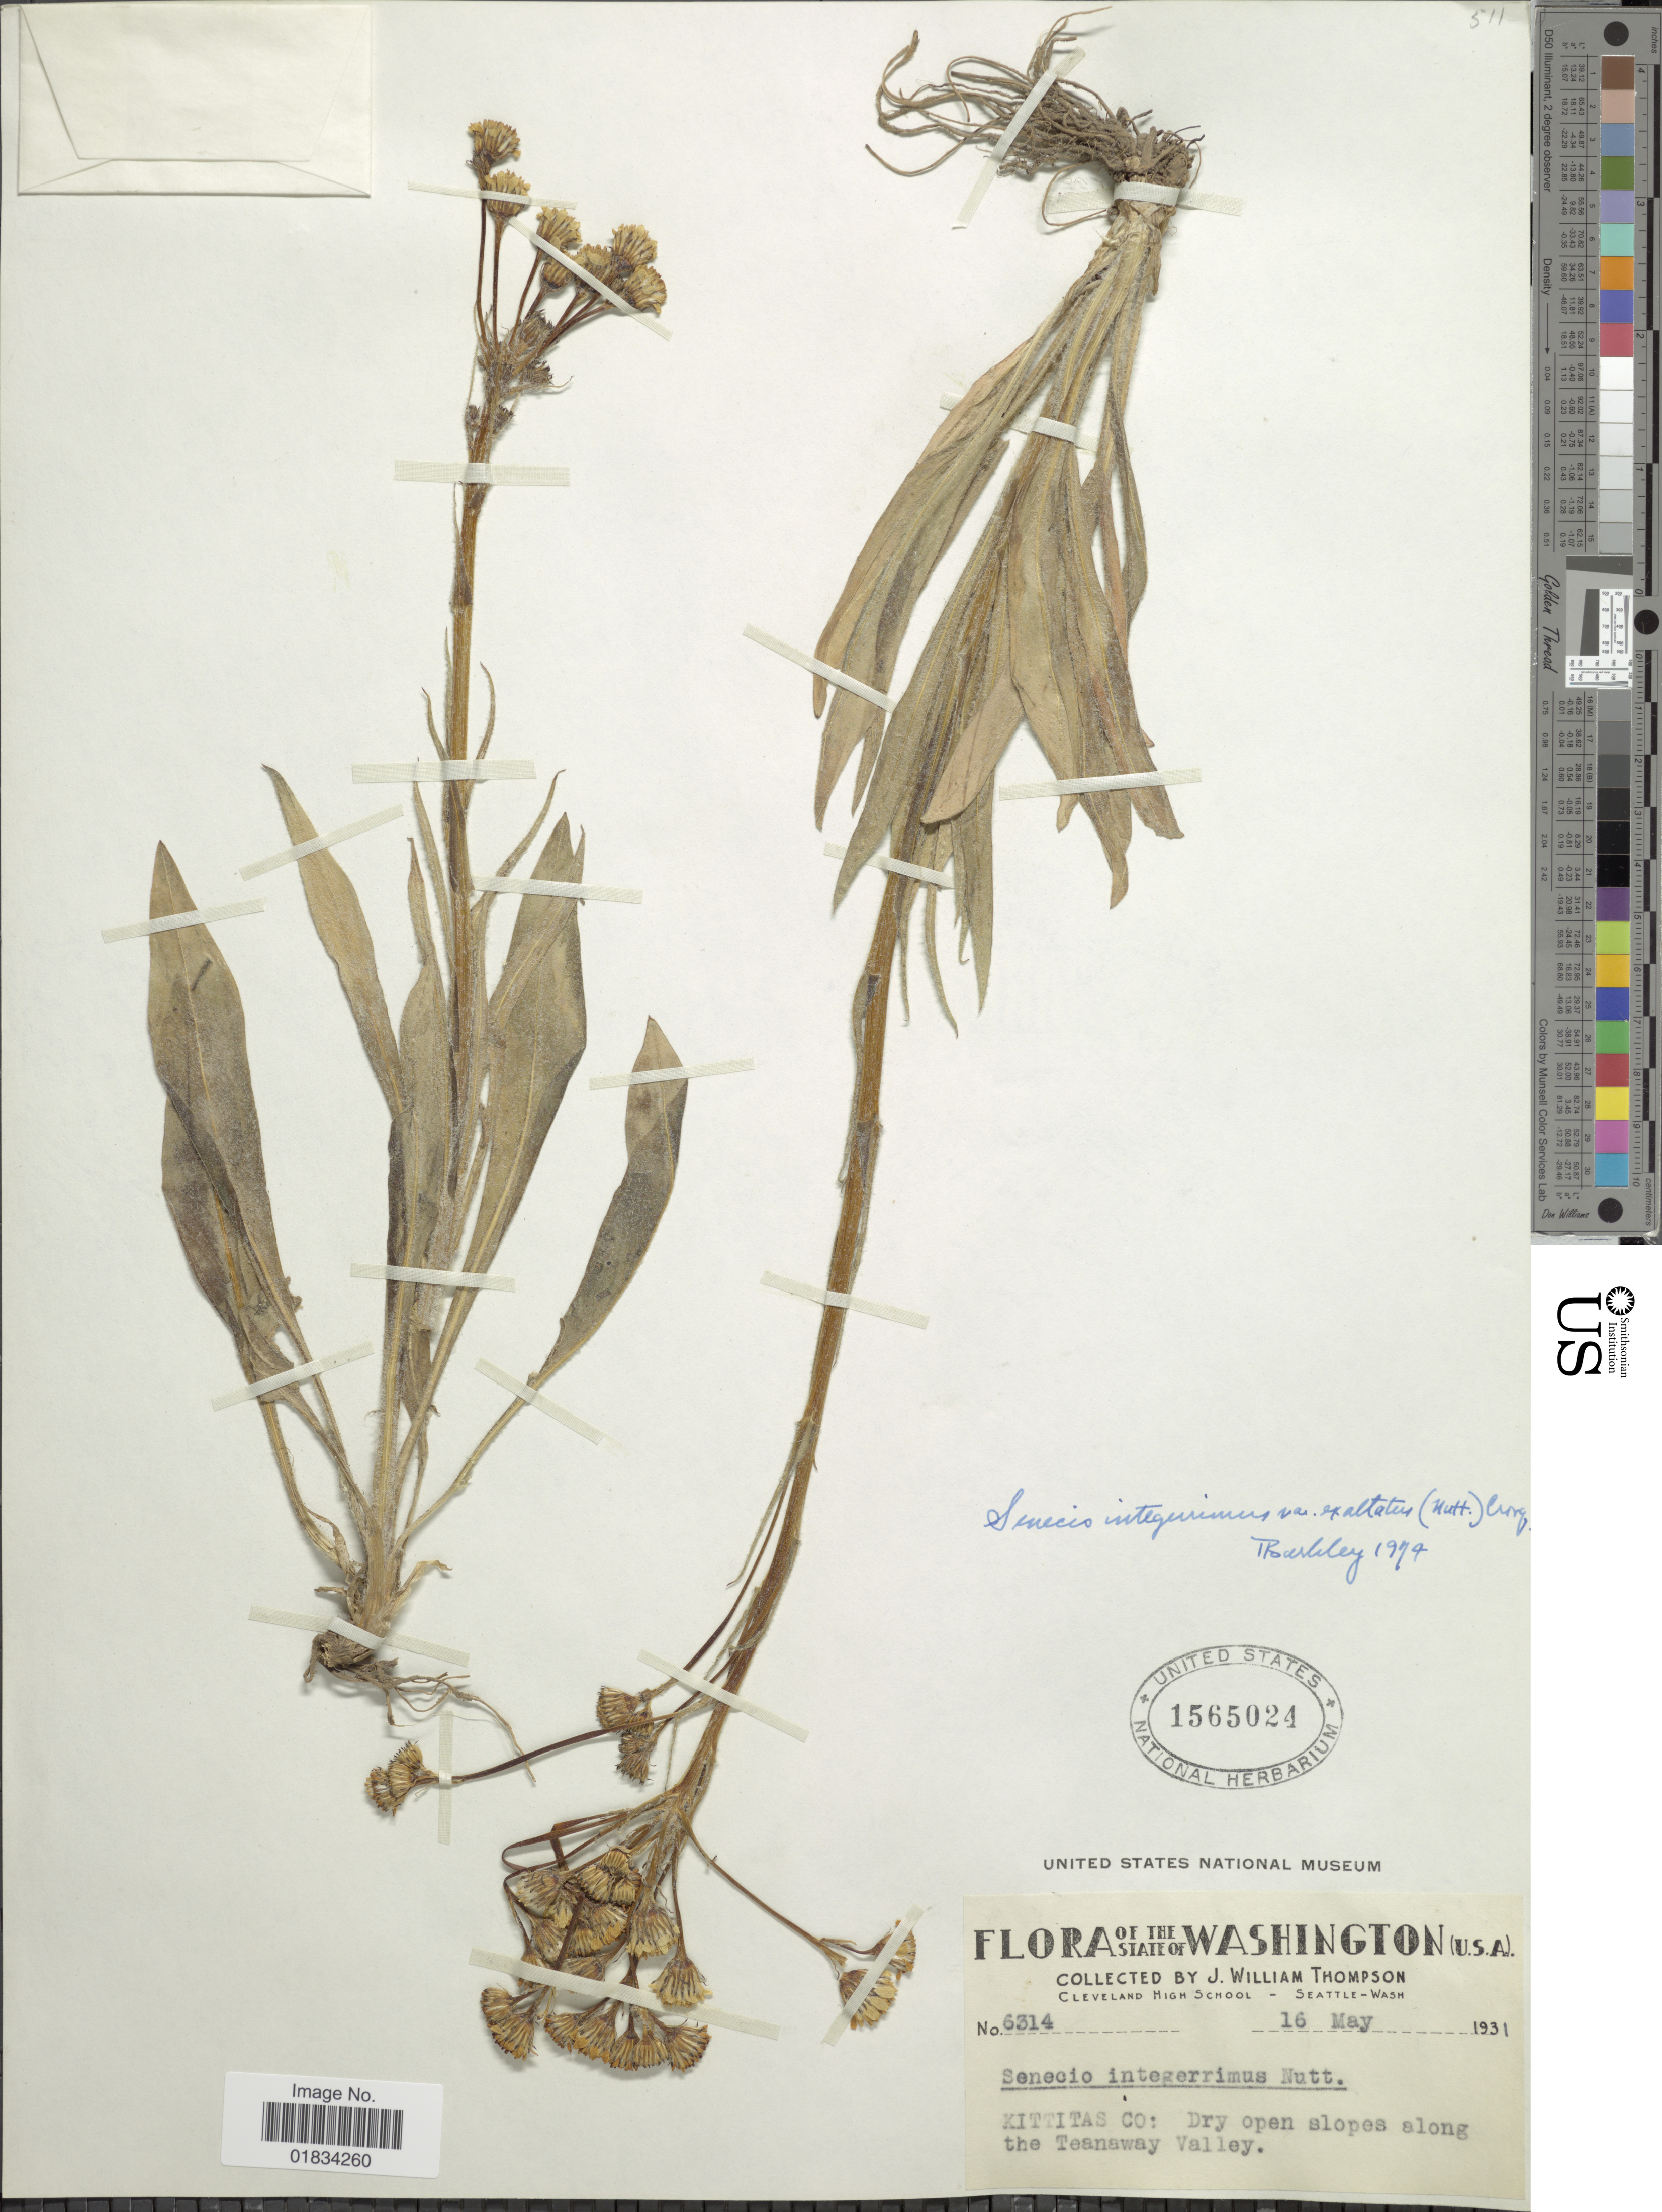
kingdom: Plantae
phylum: Tracheophyta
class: Magnoliopsida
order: Asterales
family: Asteraceae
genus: Senecio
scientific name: Senecio integerrimus var. exaltatus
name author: (Nutt.) Cronq.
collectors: J. W. Thompson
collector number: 6314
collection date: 1931-05-16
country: United States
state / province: Washington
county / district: Kittitas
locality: Kittitas Co: Along the Teanaway Valley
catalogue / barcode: US 1565024